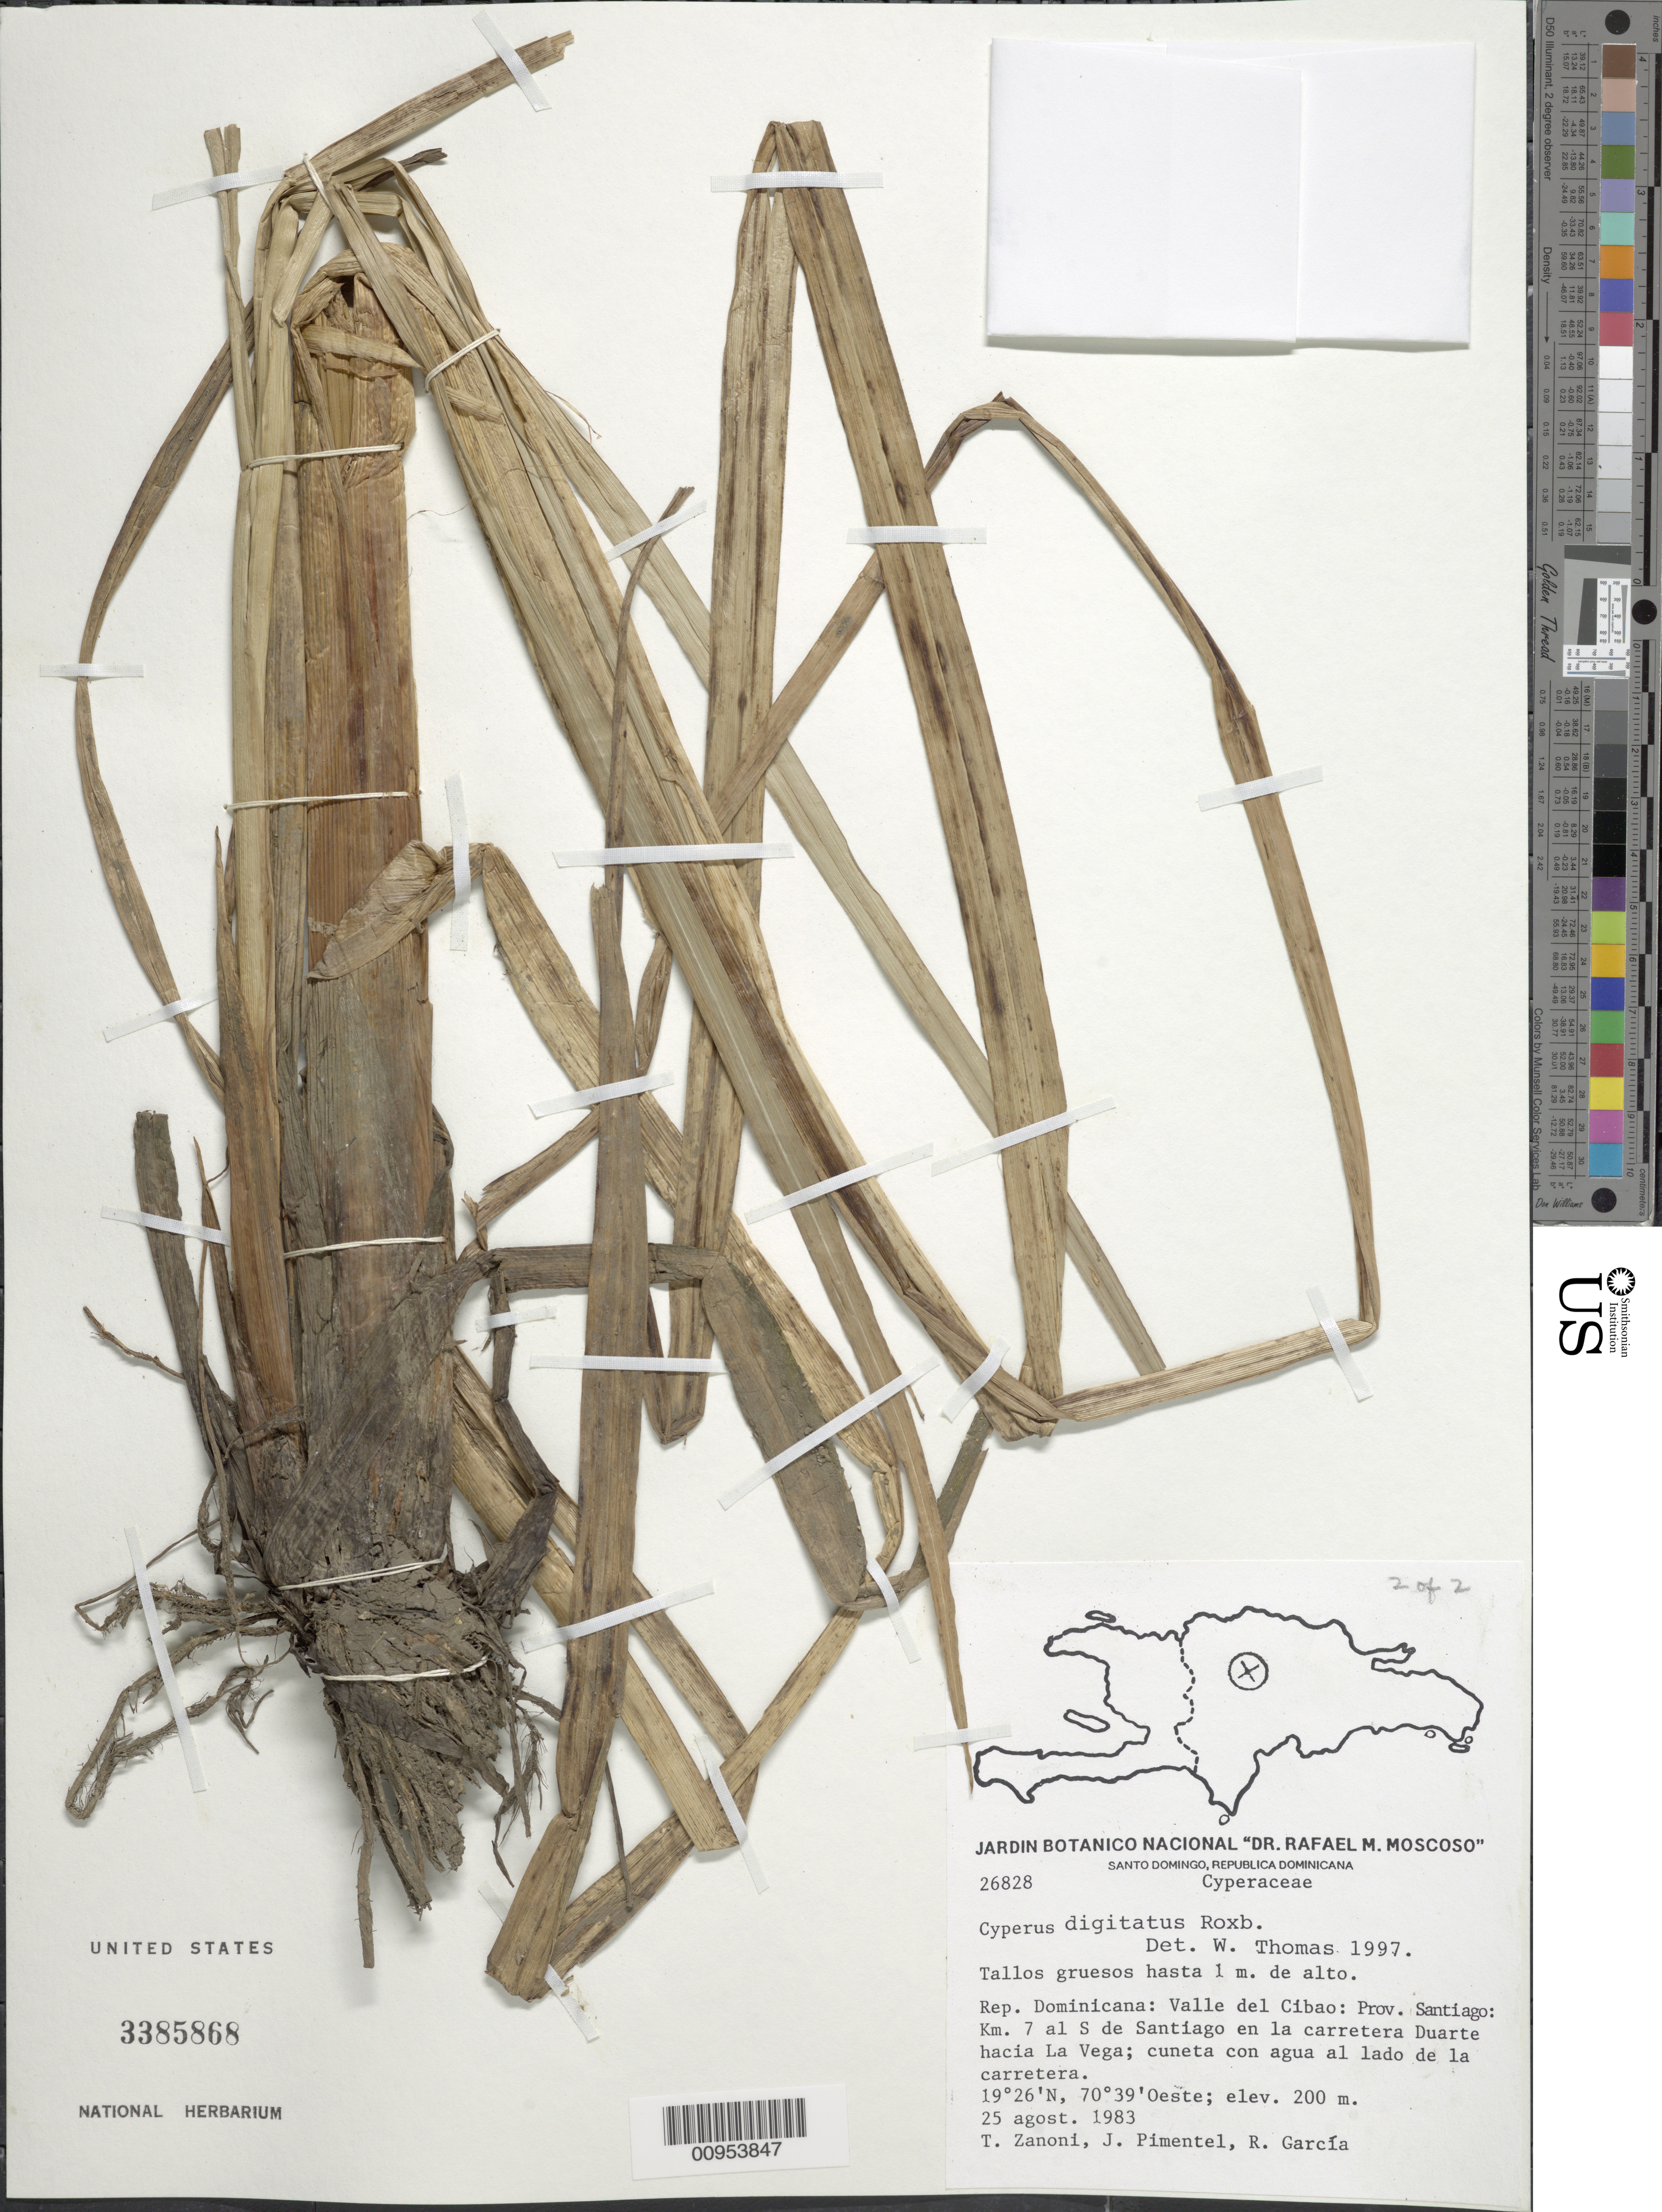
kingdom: Plantae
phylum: Tracheophyta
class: Liliopsida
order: Poales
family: Cyperaceae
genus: Cyperus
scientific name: Cyperus digitatus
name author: Roxb.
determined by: Thomas, W.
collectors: T. A. Zanoni, J. Pimentel & R. G. García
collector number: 26828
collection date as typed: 25 Aug 1983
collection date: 1983-08-25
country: Dominican Republic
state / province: Santiago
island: Hispaniola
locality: Valle del Cibao, km. 7 al S de Santiago en la carretera Duarte hacia La Vega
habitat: Cuneta con agua al lado de la carretera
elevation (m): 200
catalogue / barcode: US 3385868